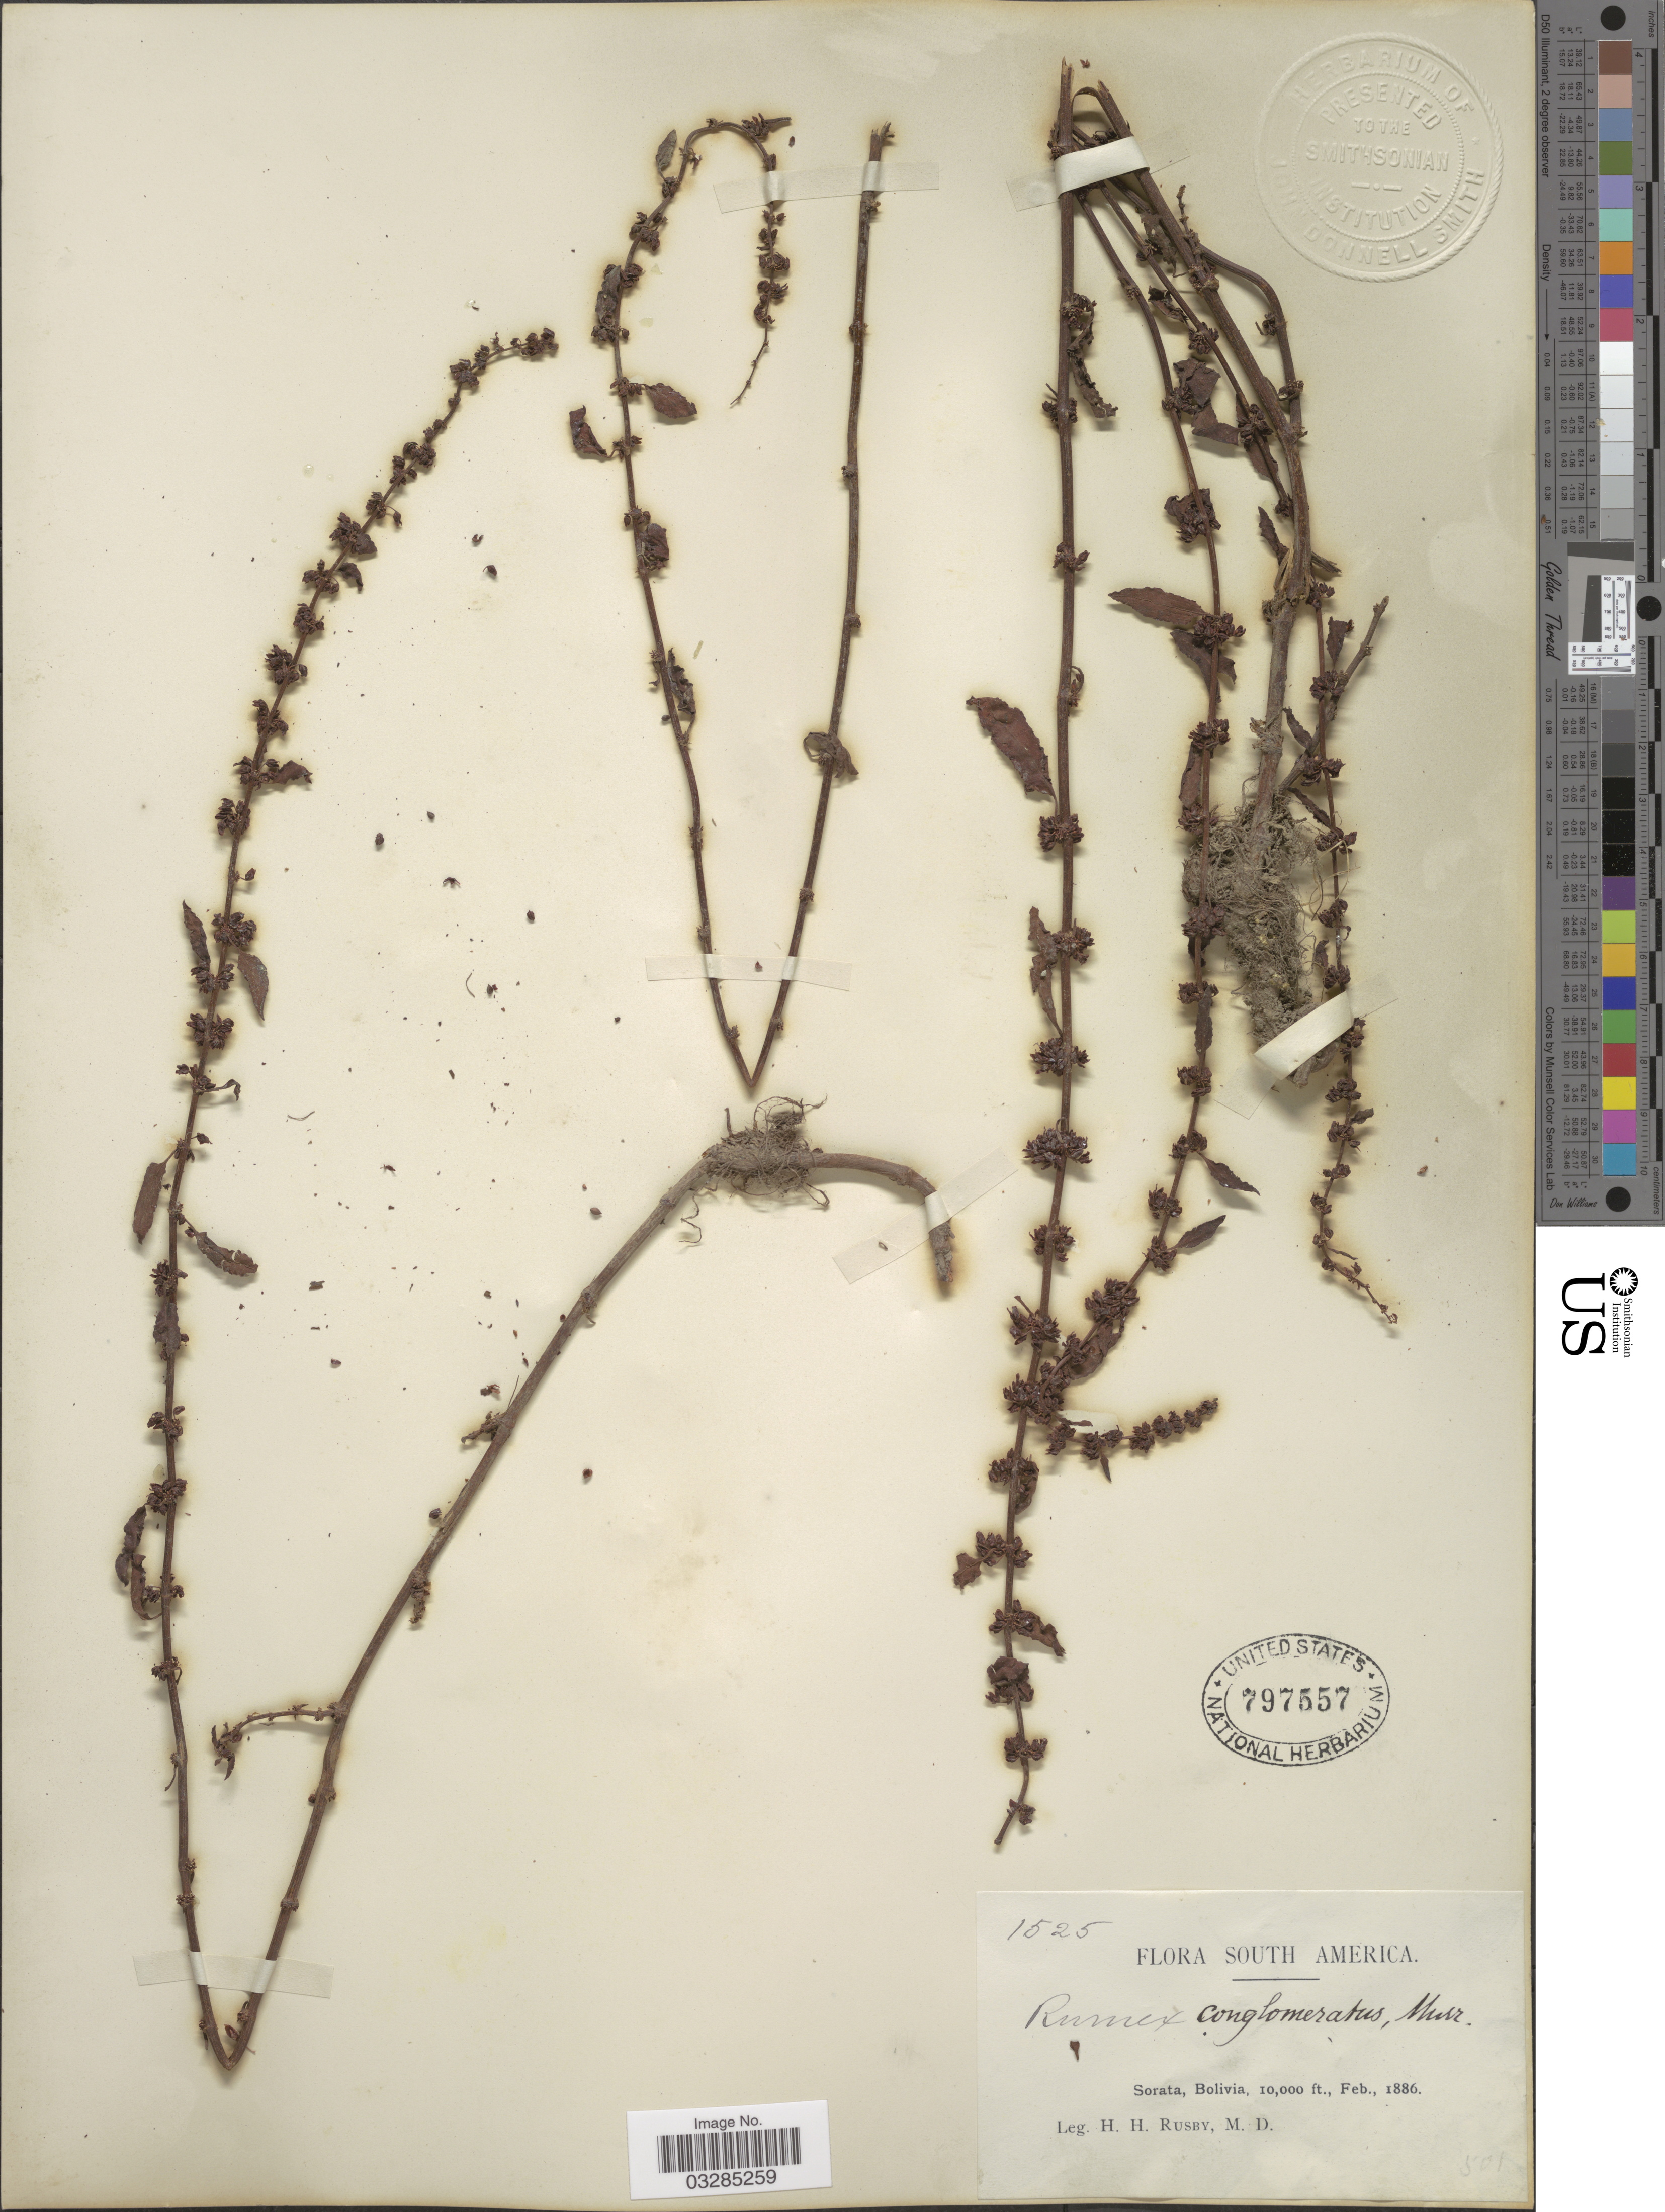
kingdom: Plantae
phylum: Tracheophyta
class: Magnoliopsida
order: Caryophyllales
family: Polygonaceae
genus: Rumex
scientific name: Rumex conglomeratus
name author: Murray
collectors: H. H. Rusby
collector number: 1525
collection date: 1886-02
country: Bolivia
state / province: La Páz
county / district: Larecaja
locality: Sorata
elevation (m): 3048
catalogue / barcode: US 797557